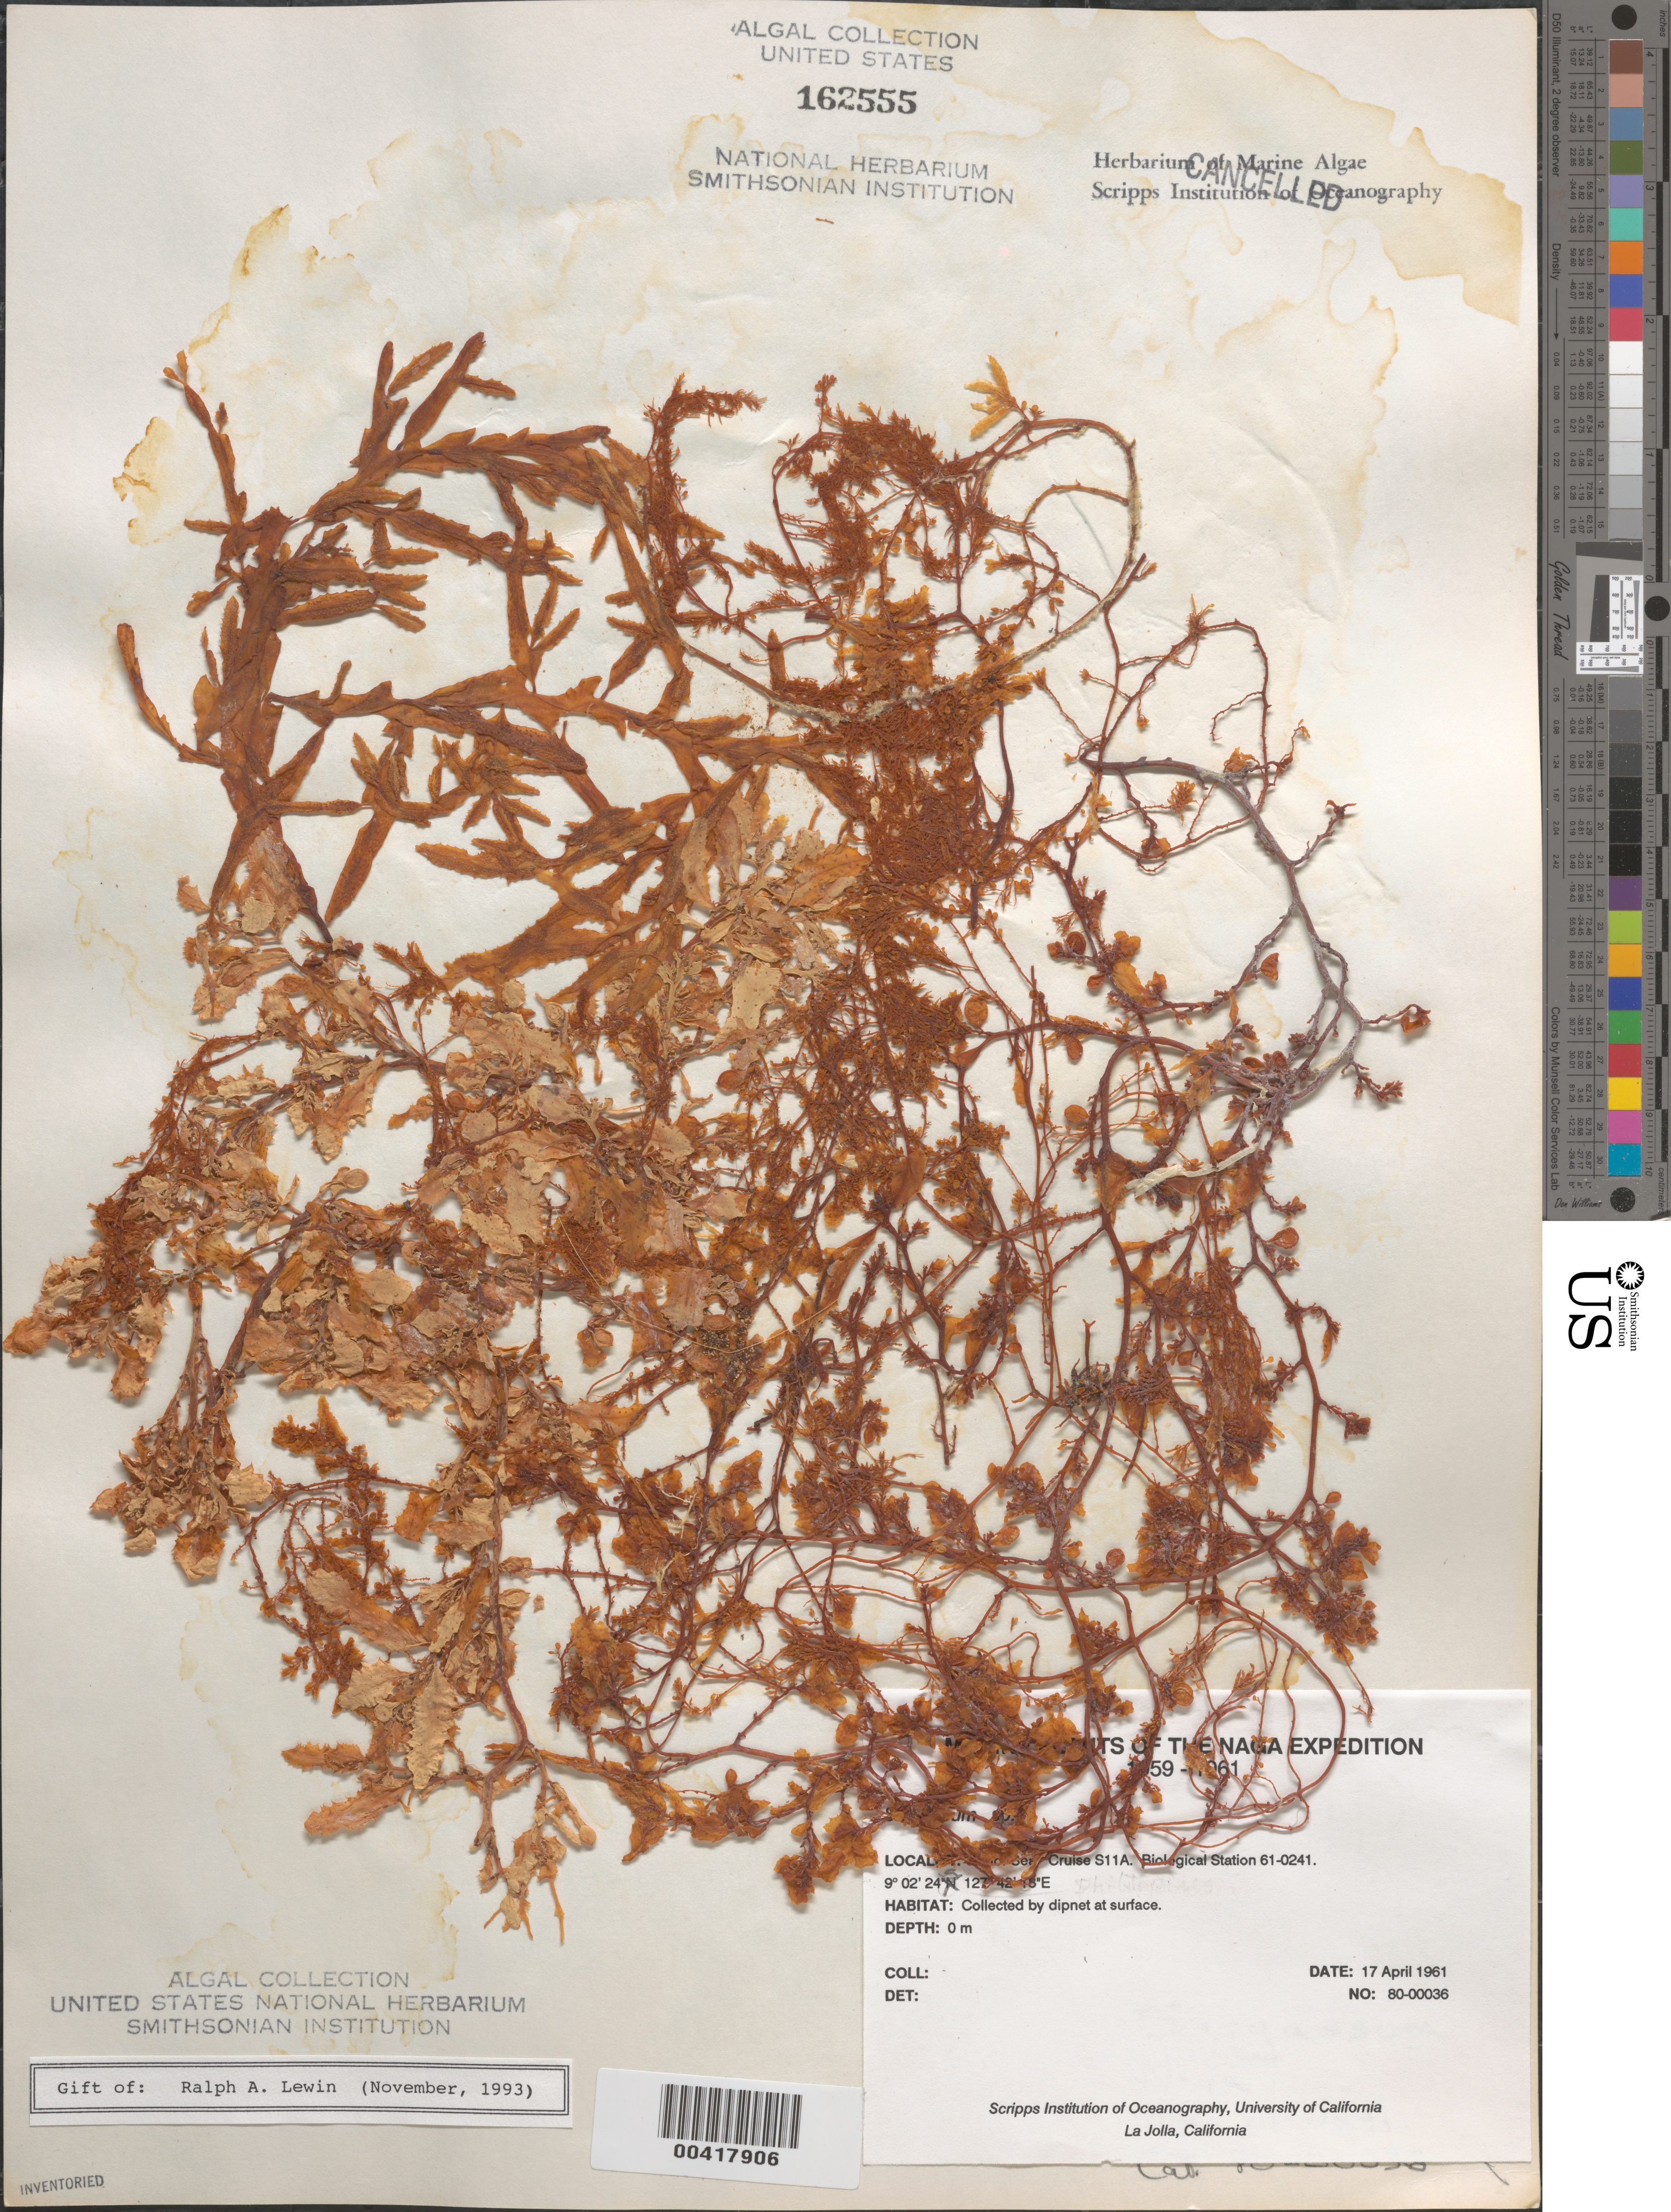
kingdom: Chromista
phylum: Ochrophyta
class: Phaeophyceae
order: Fucales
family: Sargassaceae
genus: Sargassum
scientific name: Sargassum sp.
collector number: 80-00036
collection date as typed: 17 Apr 1961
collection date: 1961-04-17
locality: Timor Sea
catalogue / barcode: US 162555